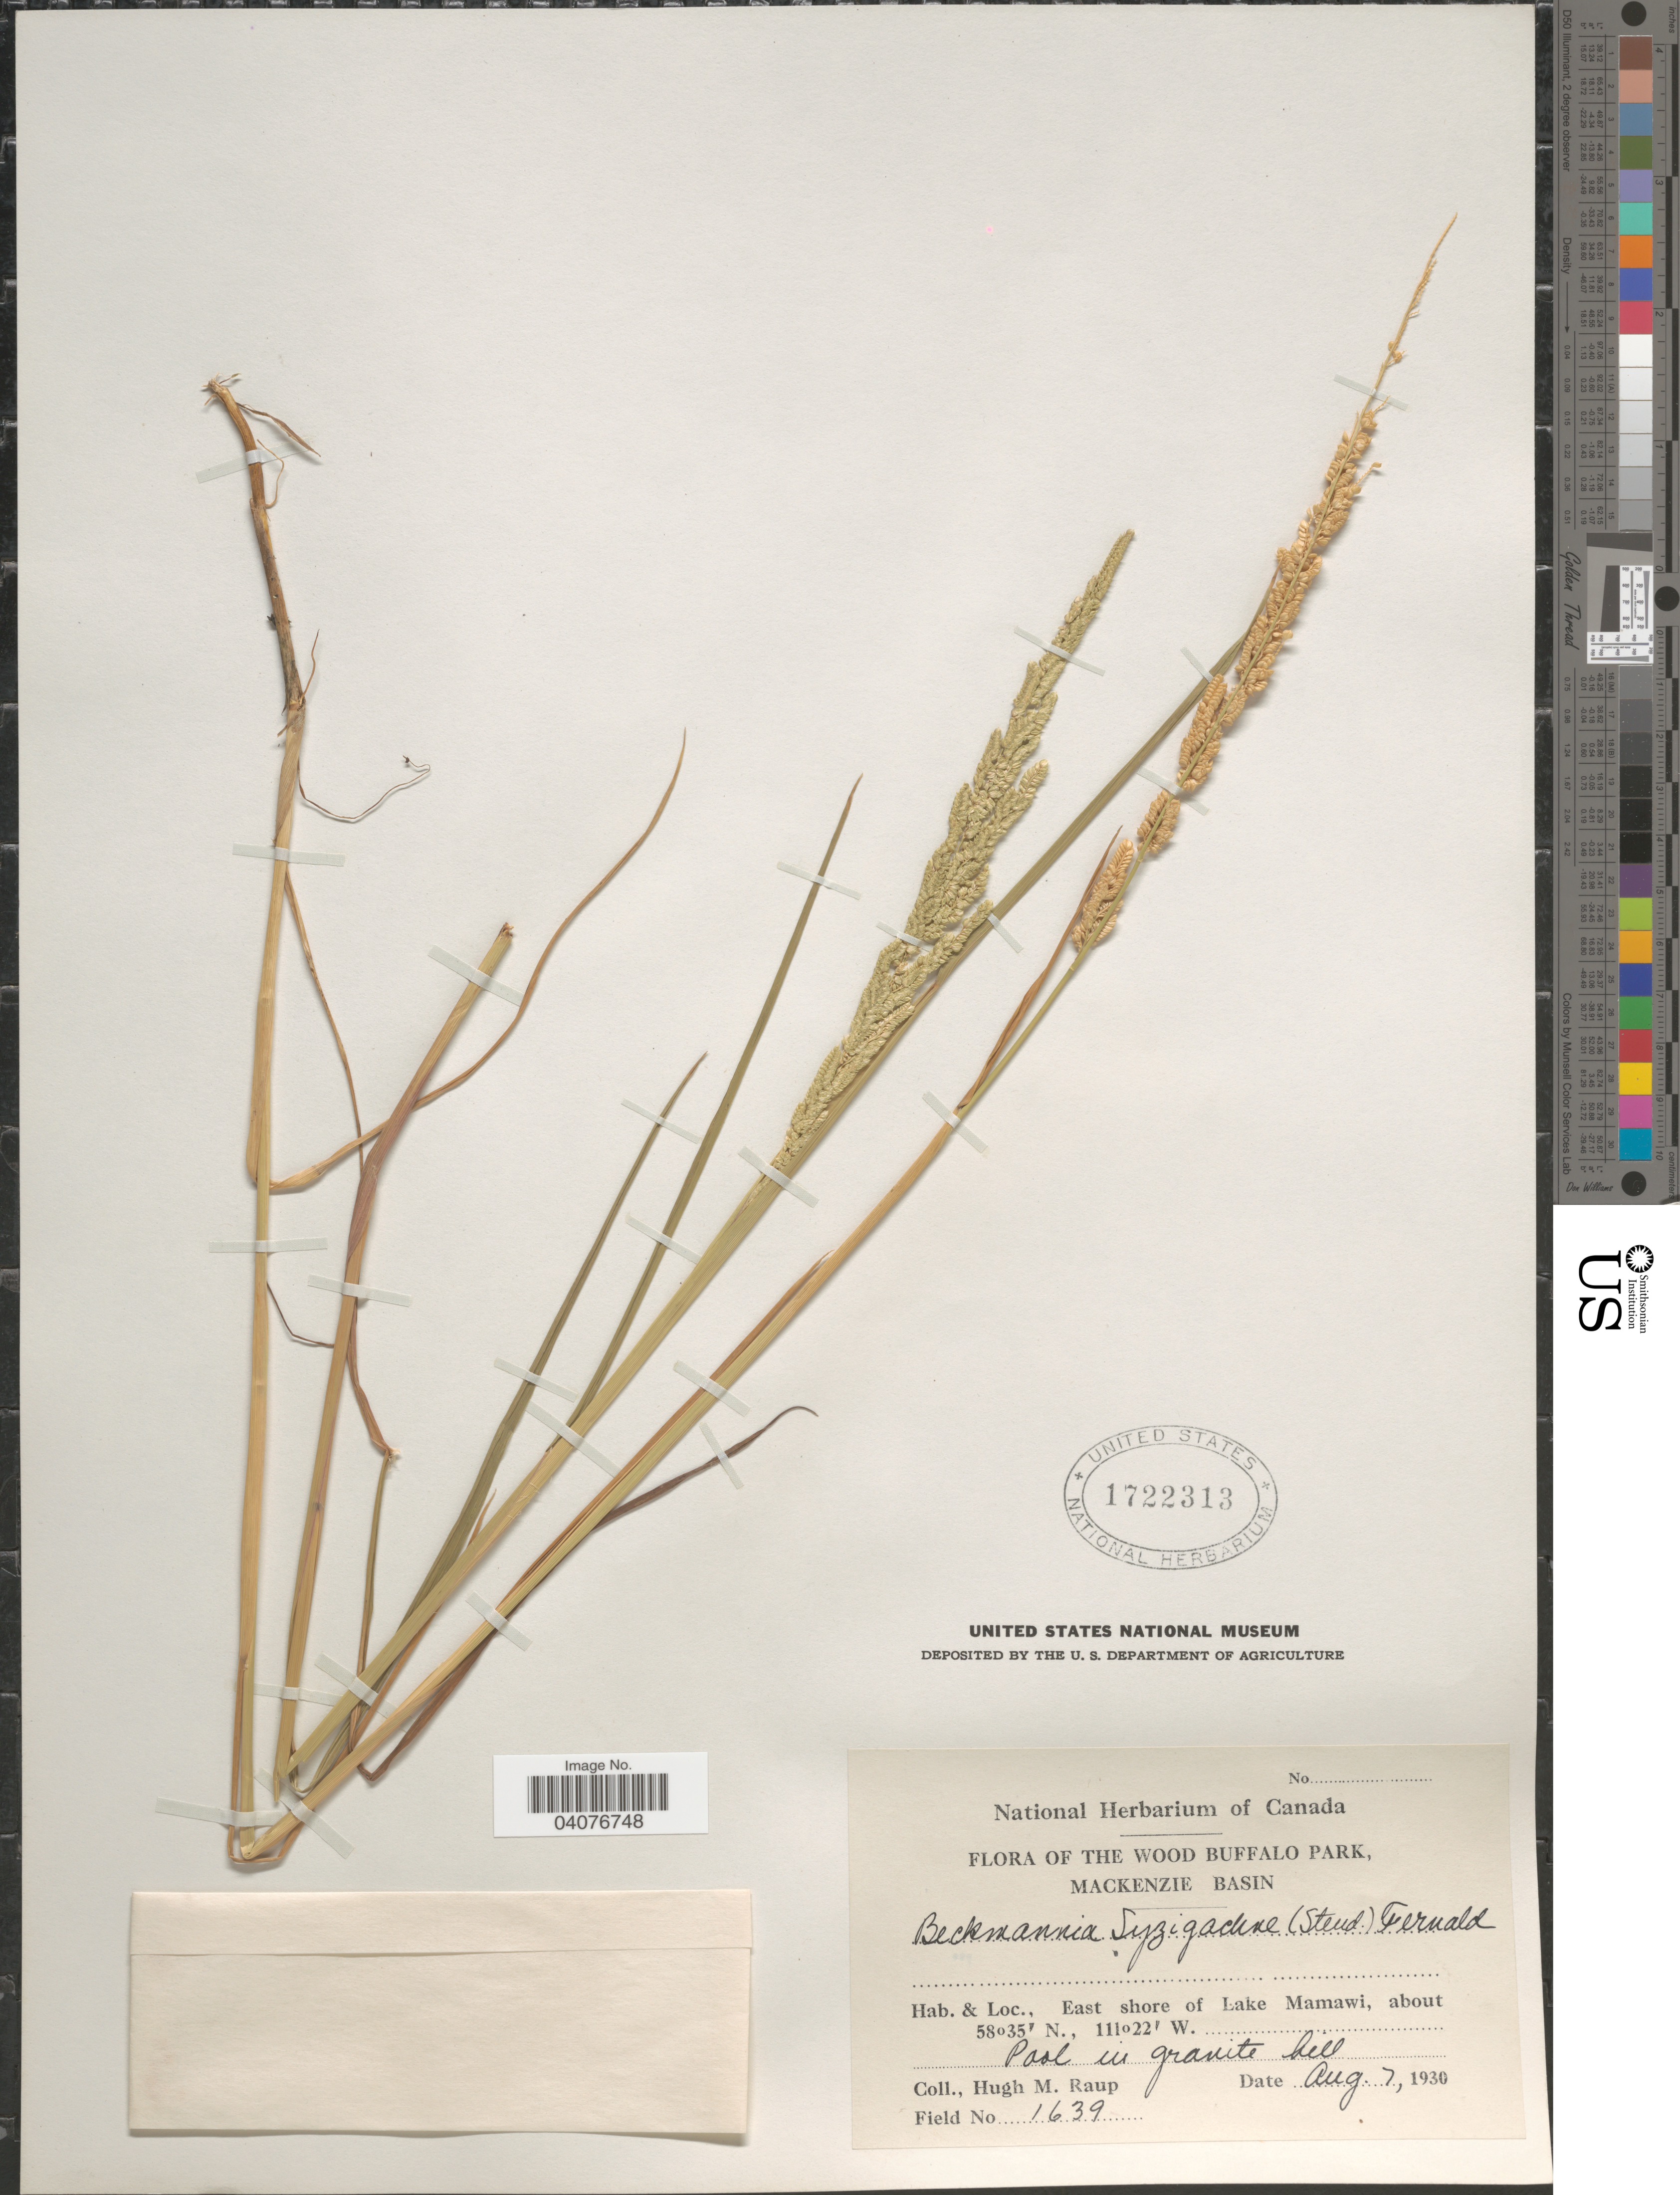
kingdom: Plantae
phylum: Tracheophyta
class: Liliopsida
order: Poales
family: Poaceae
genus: Beckmannia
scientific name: Beckmannia syzigachne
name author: (Steud.) Fernald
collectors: H. Raup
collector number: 1639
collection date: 1930-08-07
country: Canada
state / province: Alberta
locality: The Wood Buffalo Park, Mackenzie Basin. East shore of Lake Mamawi.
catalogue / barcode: US 1722313